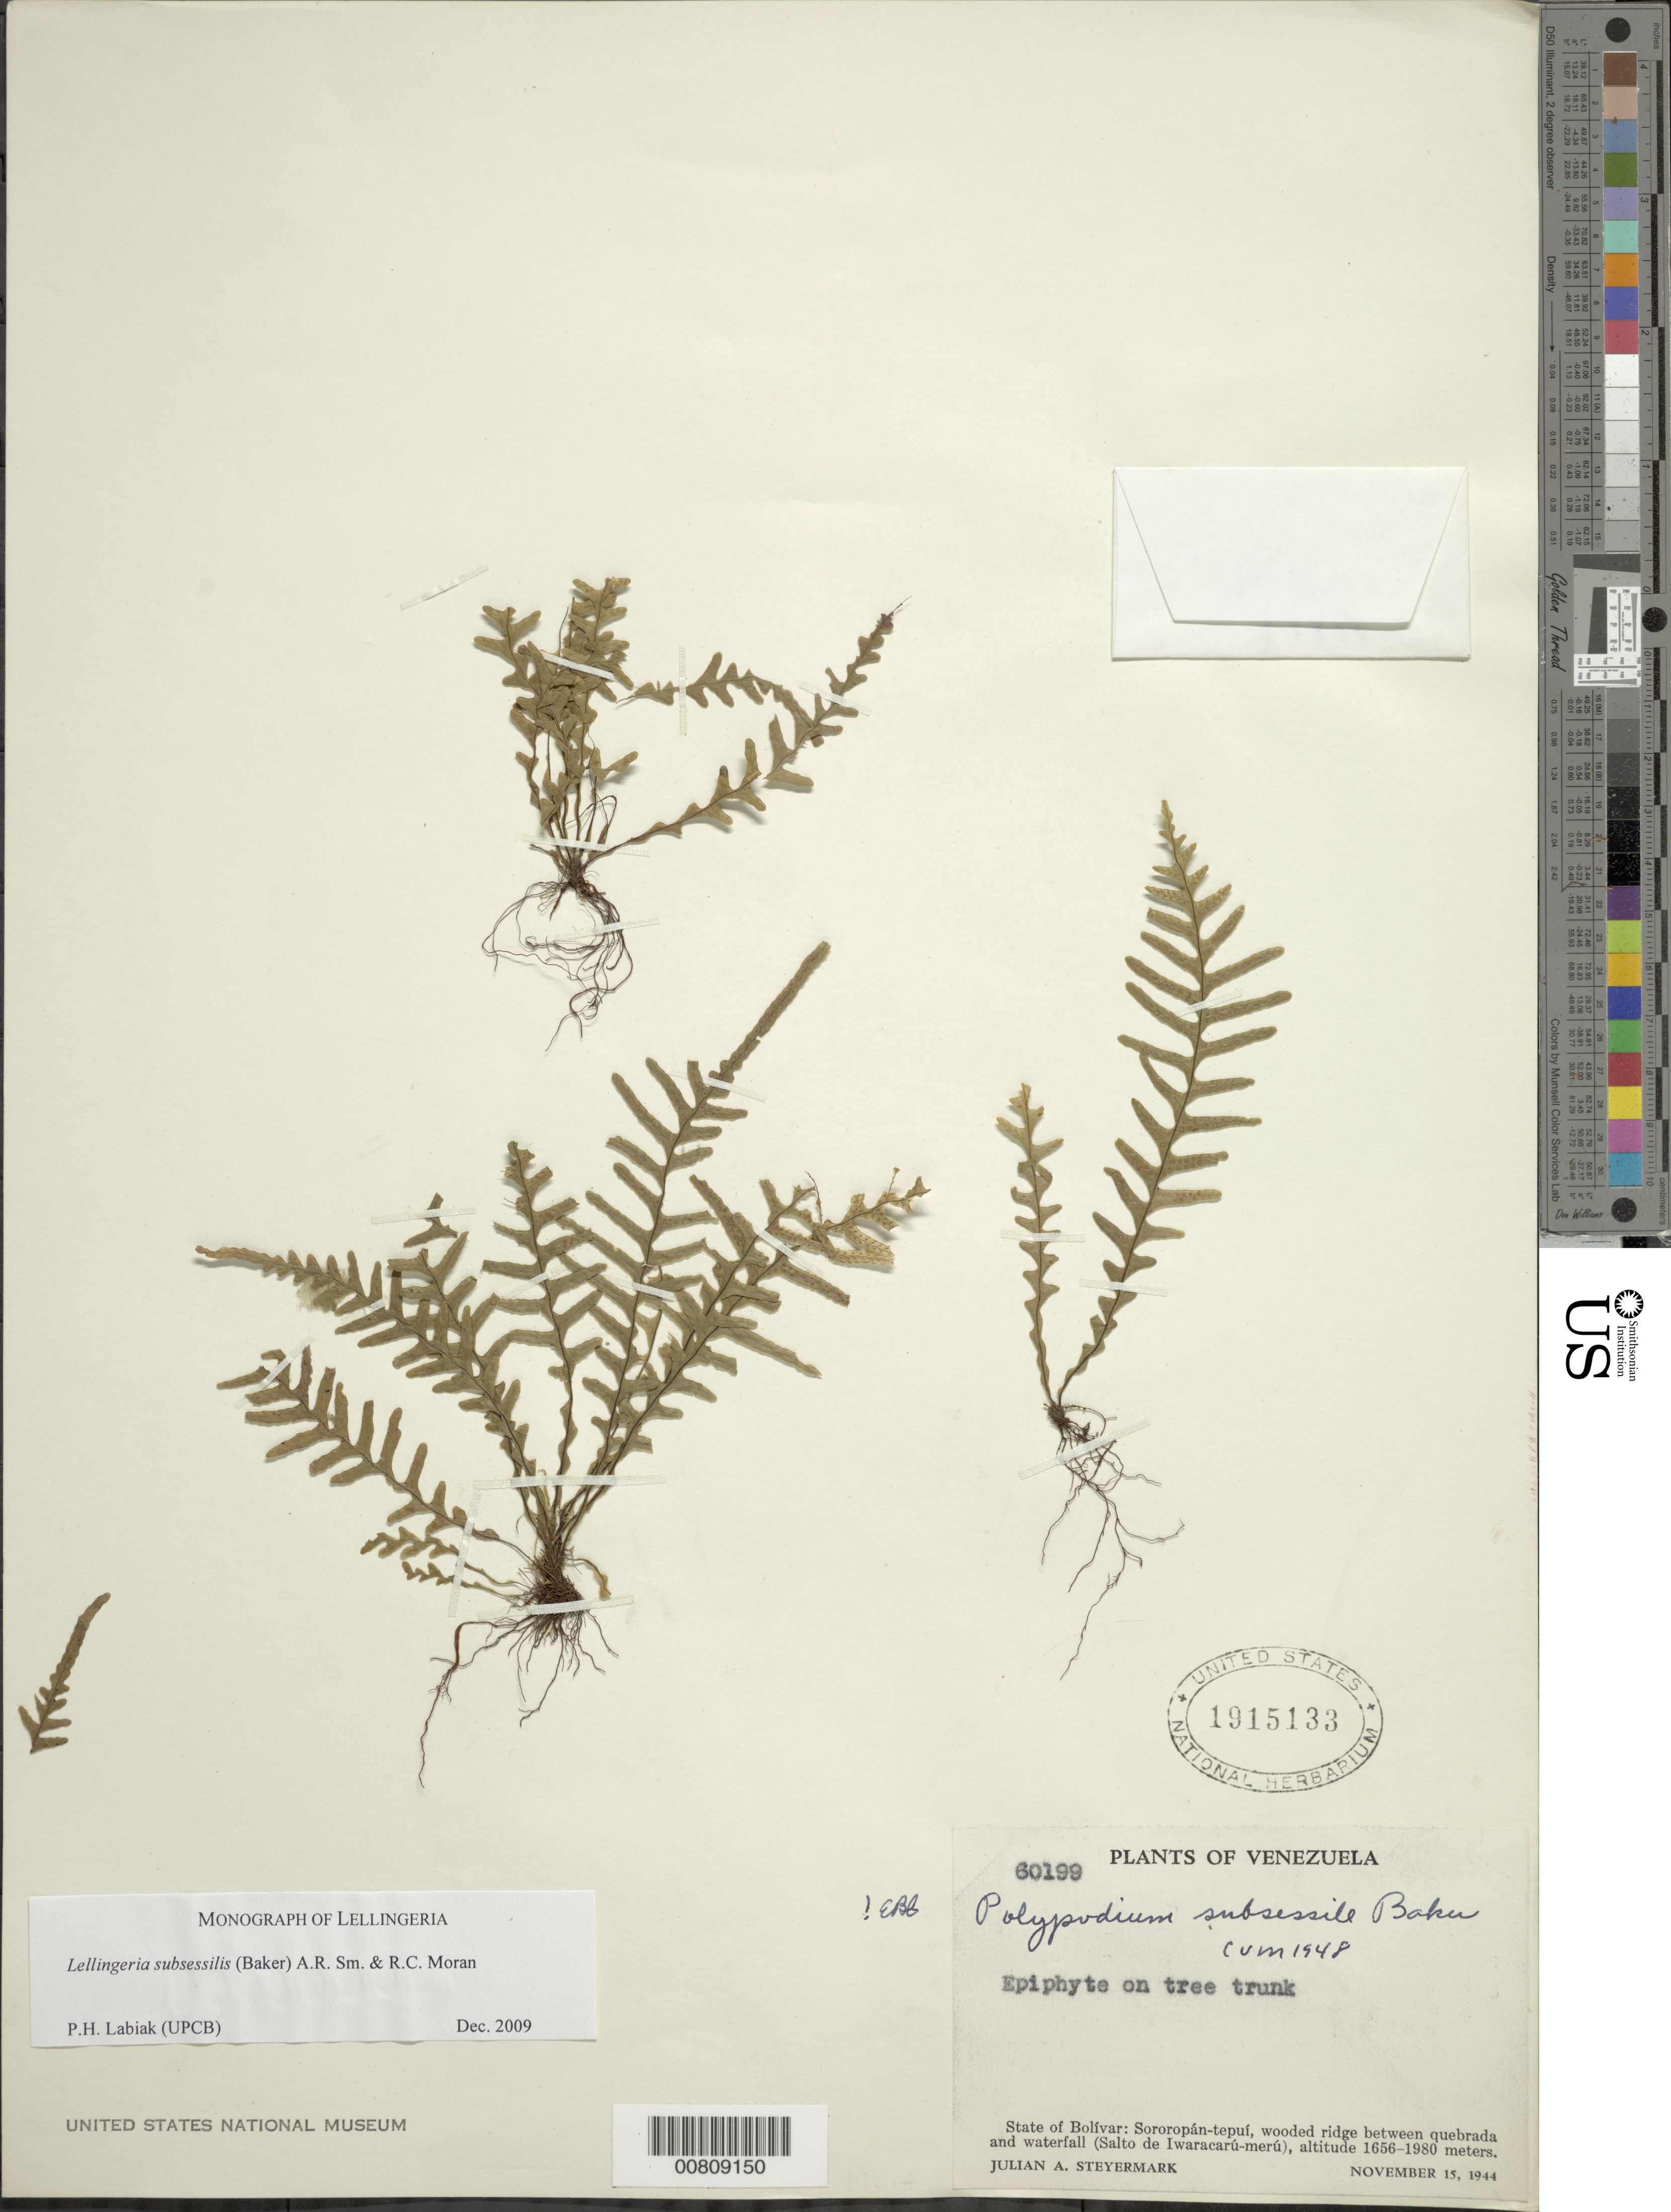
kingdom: Plantae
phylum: Tracheophyta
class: Polypodiopsida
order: Polypodiales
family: Polypodiaceae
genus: Lellingeria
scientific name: Lellingeria subsessilis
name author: (Baker) A.R. Sm. & R.C. Moran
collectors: J. Steyermark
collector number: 60199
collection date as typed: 15-Nov-44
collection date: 1944-11-15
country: Venezuela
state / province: Bolívar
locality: Salto de Iwaracarú-merú, W end of Sororopán-tepuí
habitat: Wooded ridge between quebrada and waterfall; on tree trunk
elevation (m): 1615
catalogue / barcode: US 1915133